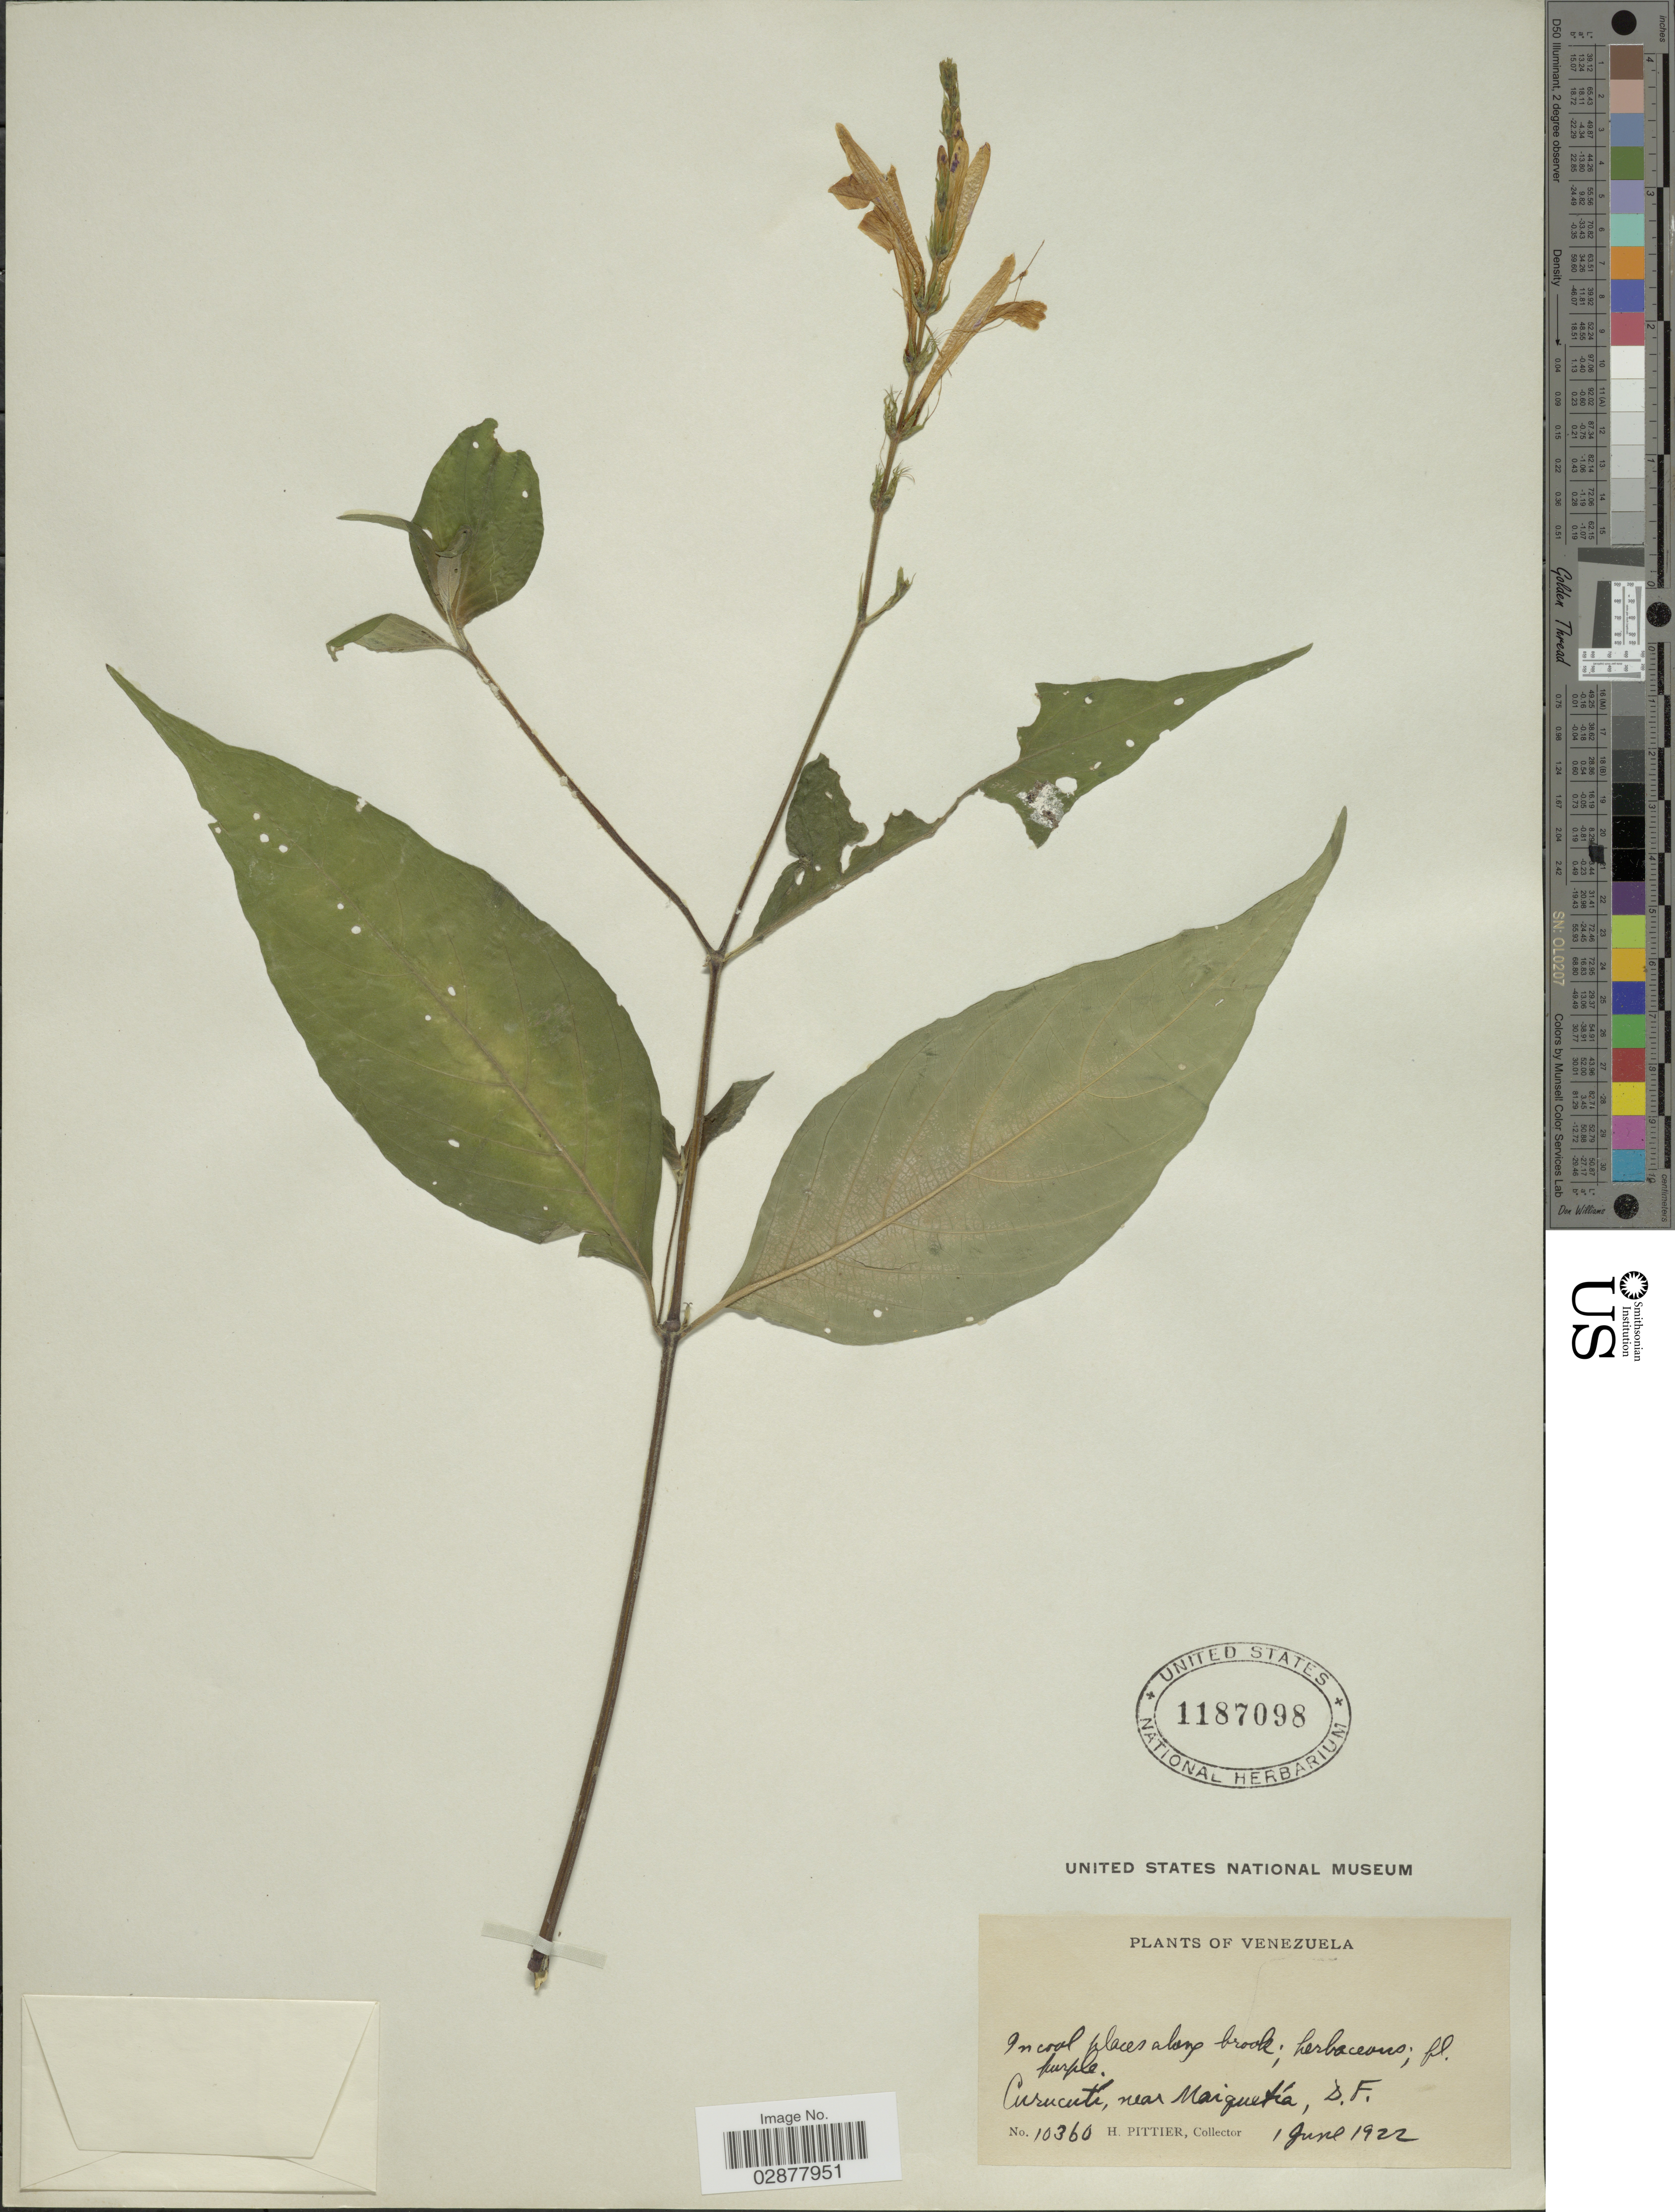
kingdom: Plantae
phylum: Tracheophyta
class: Magnoliopsida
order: Lamiales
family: Acanthaceae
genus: Justicia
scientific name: Justicia caracasana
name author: Jacq.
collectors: H. F. Pittier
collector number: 10360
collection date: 1922-06-01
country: Venezuela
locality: Curcutí, near Mariguetá, D.F.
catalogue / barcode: US 1187098